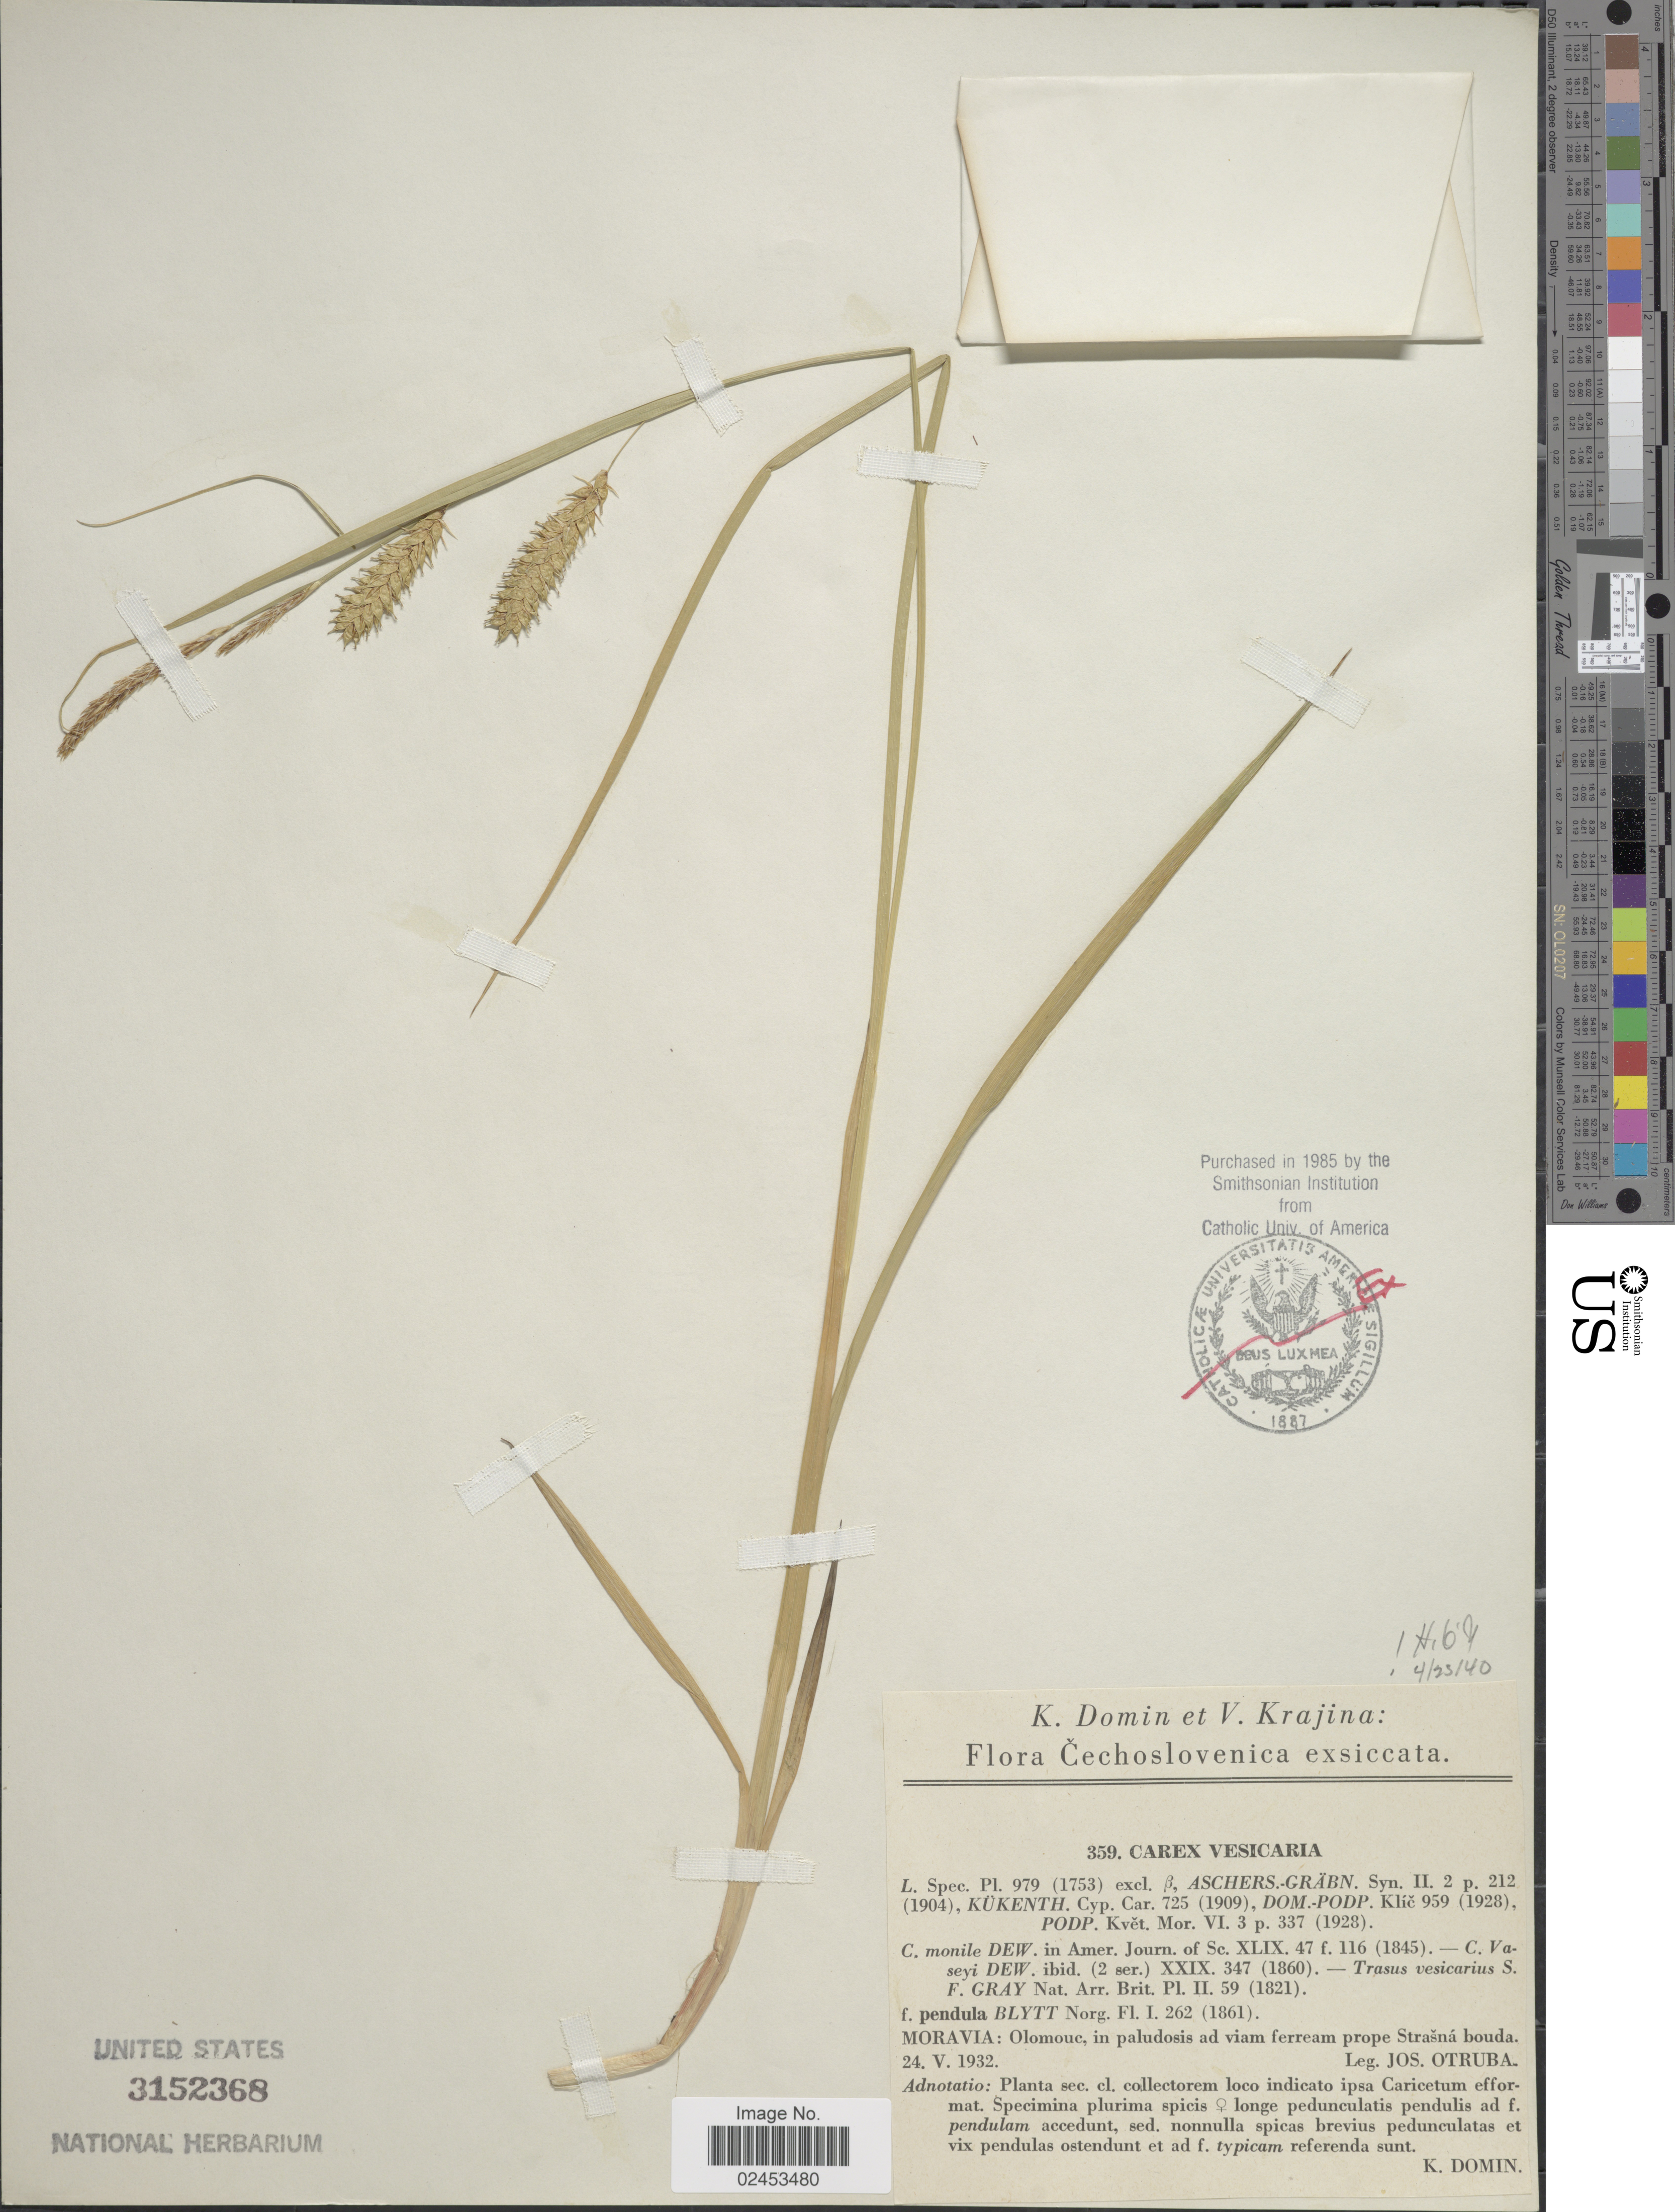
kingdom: Plantae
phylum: Tracheophyta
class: Liliopsida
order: Poales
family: Cyperaceae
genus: Carex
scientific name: Carex vesicaria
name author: L.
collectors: J. Otruba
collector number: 359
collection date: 1932-05-24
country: Czechia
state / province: Olomouc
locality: Moravia: Olomouc, in paludosis ad viam ferream prope Strasna bouda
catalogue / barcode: US 3152368